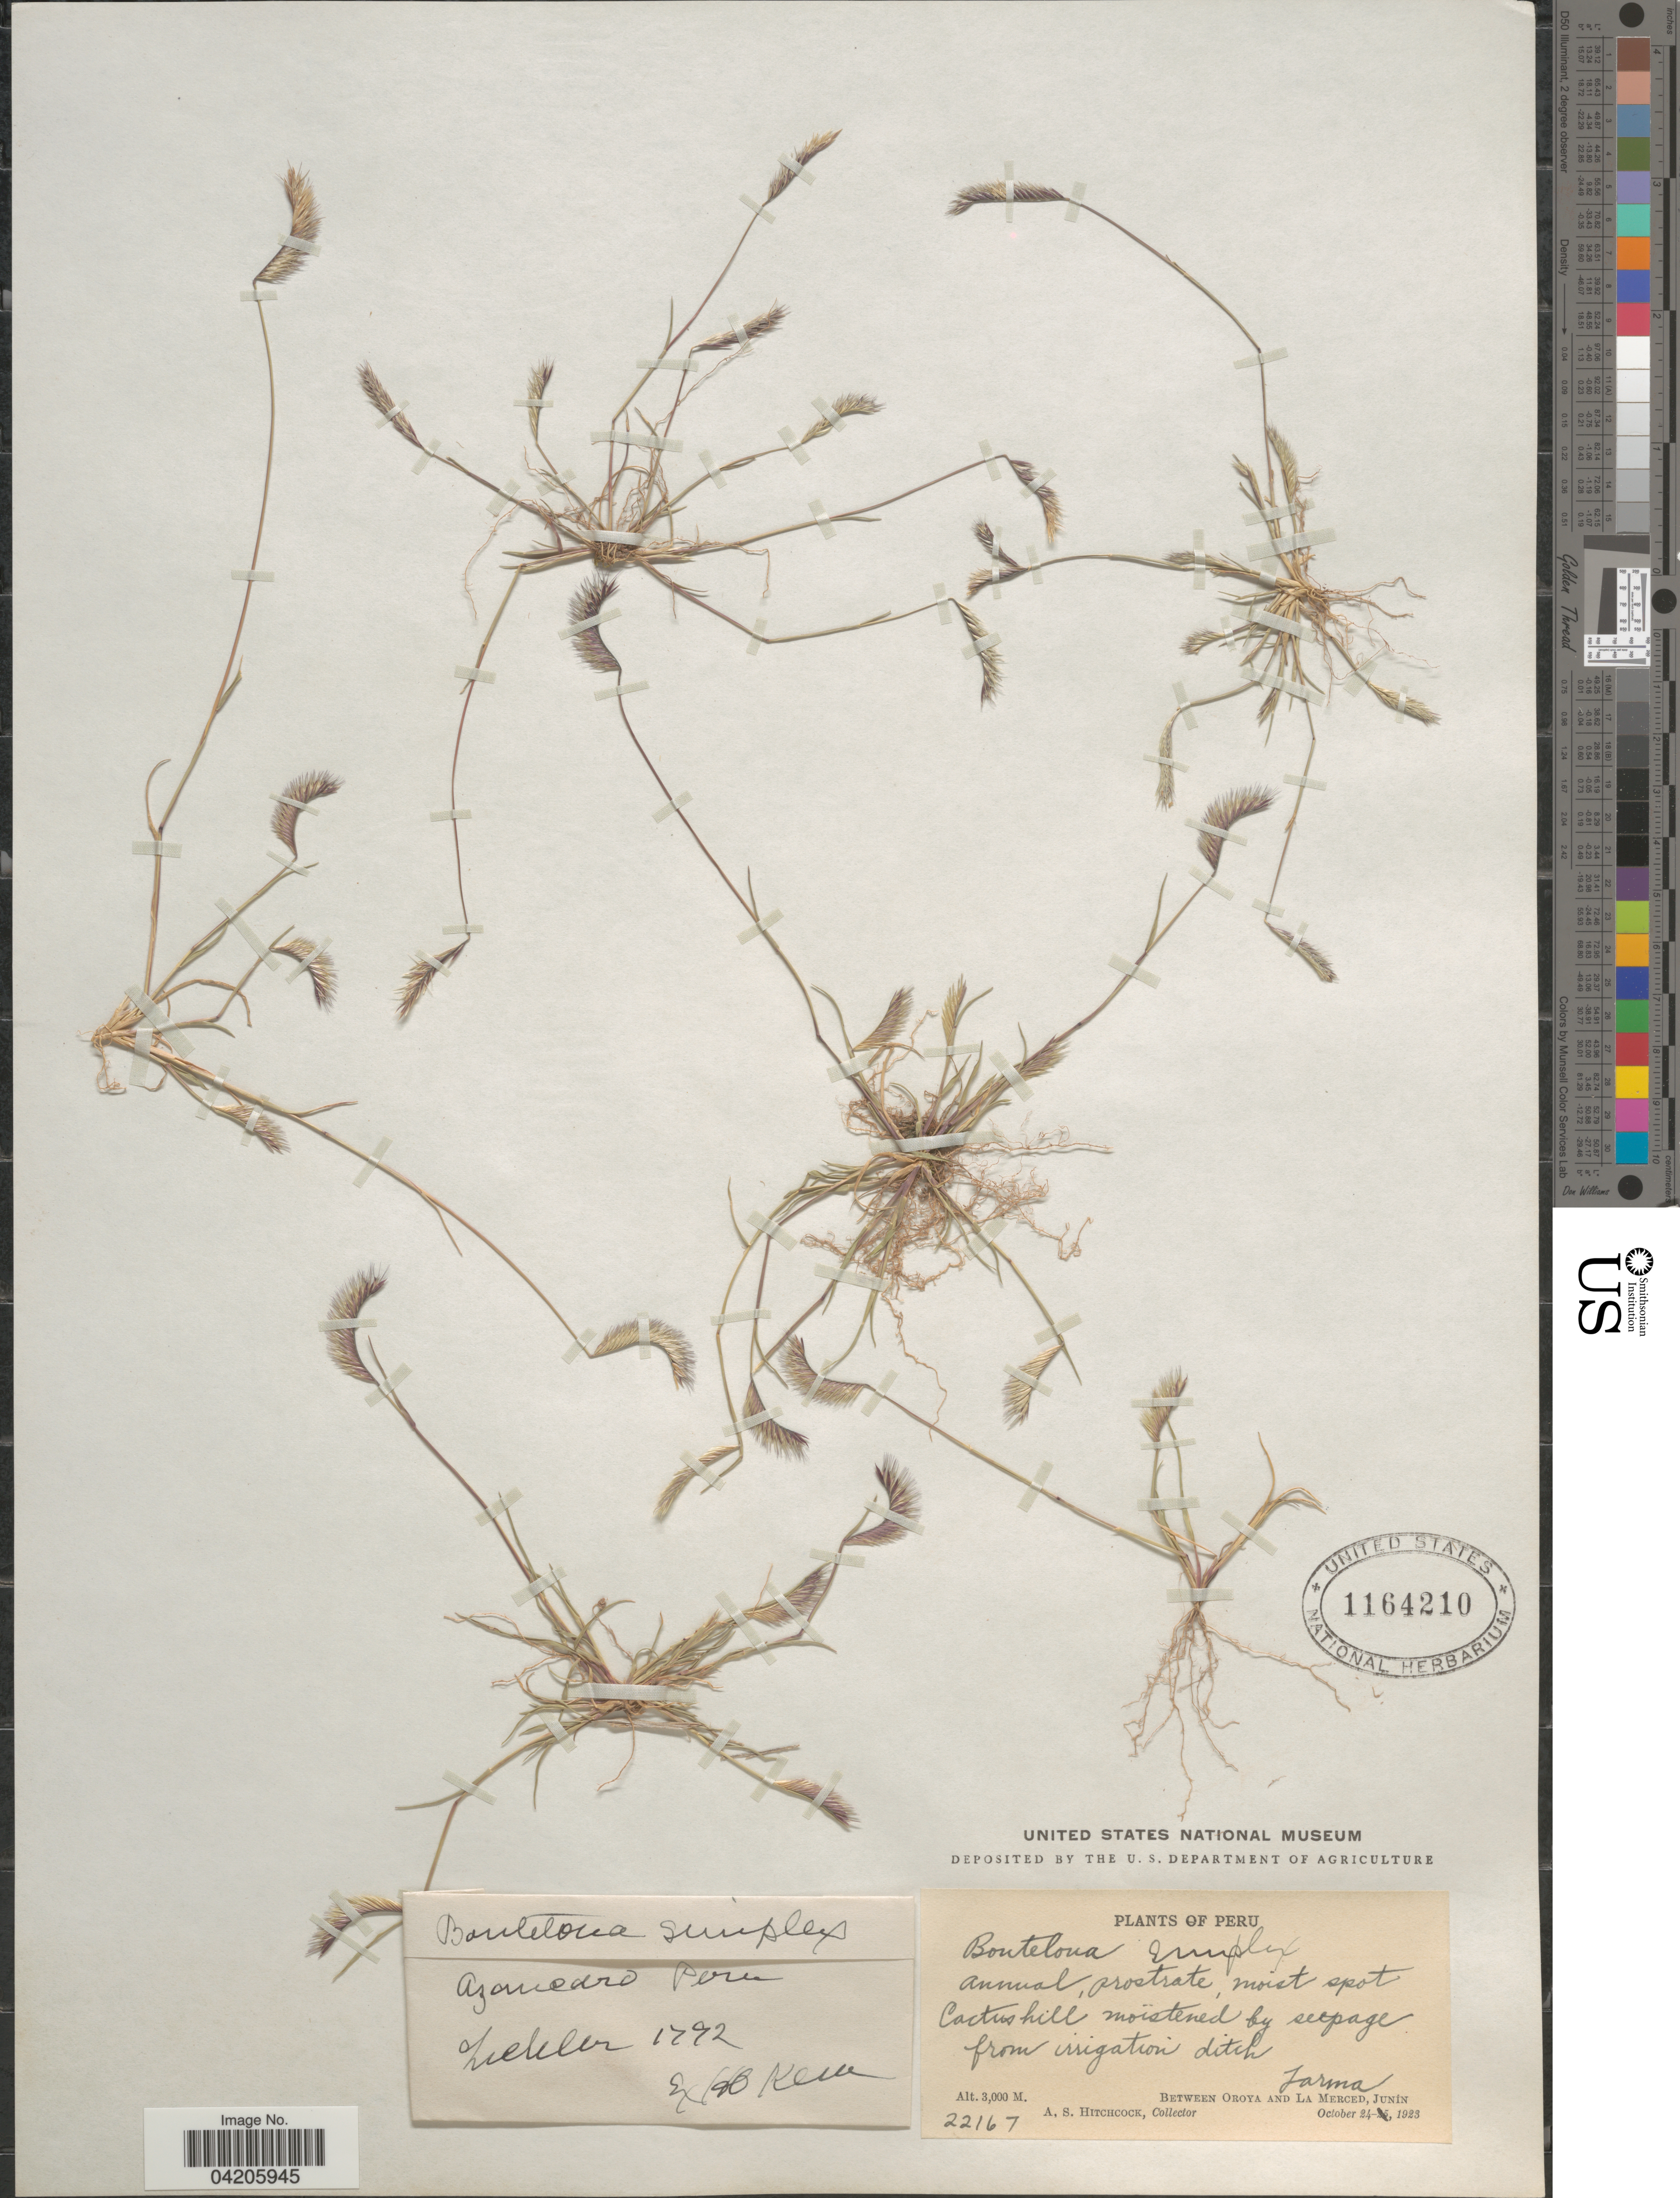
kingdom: Plantae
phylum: Tracheophyta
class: Liliopsida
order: Poales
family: Poaceae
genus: Bouteloua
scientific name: Bouteloua simplex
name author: Lag.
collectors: -. Lechler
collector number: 1792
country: Peru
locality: Azanedro [interpreted].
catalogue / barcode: US 1164210-2